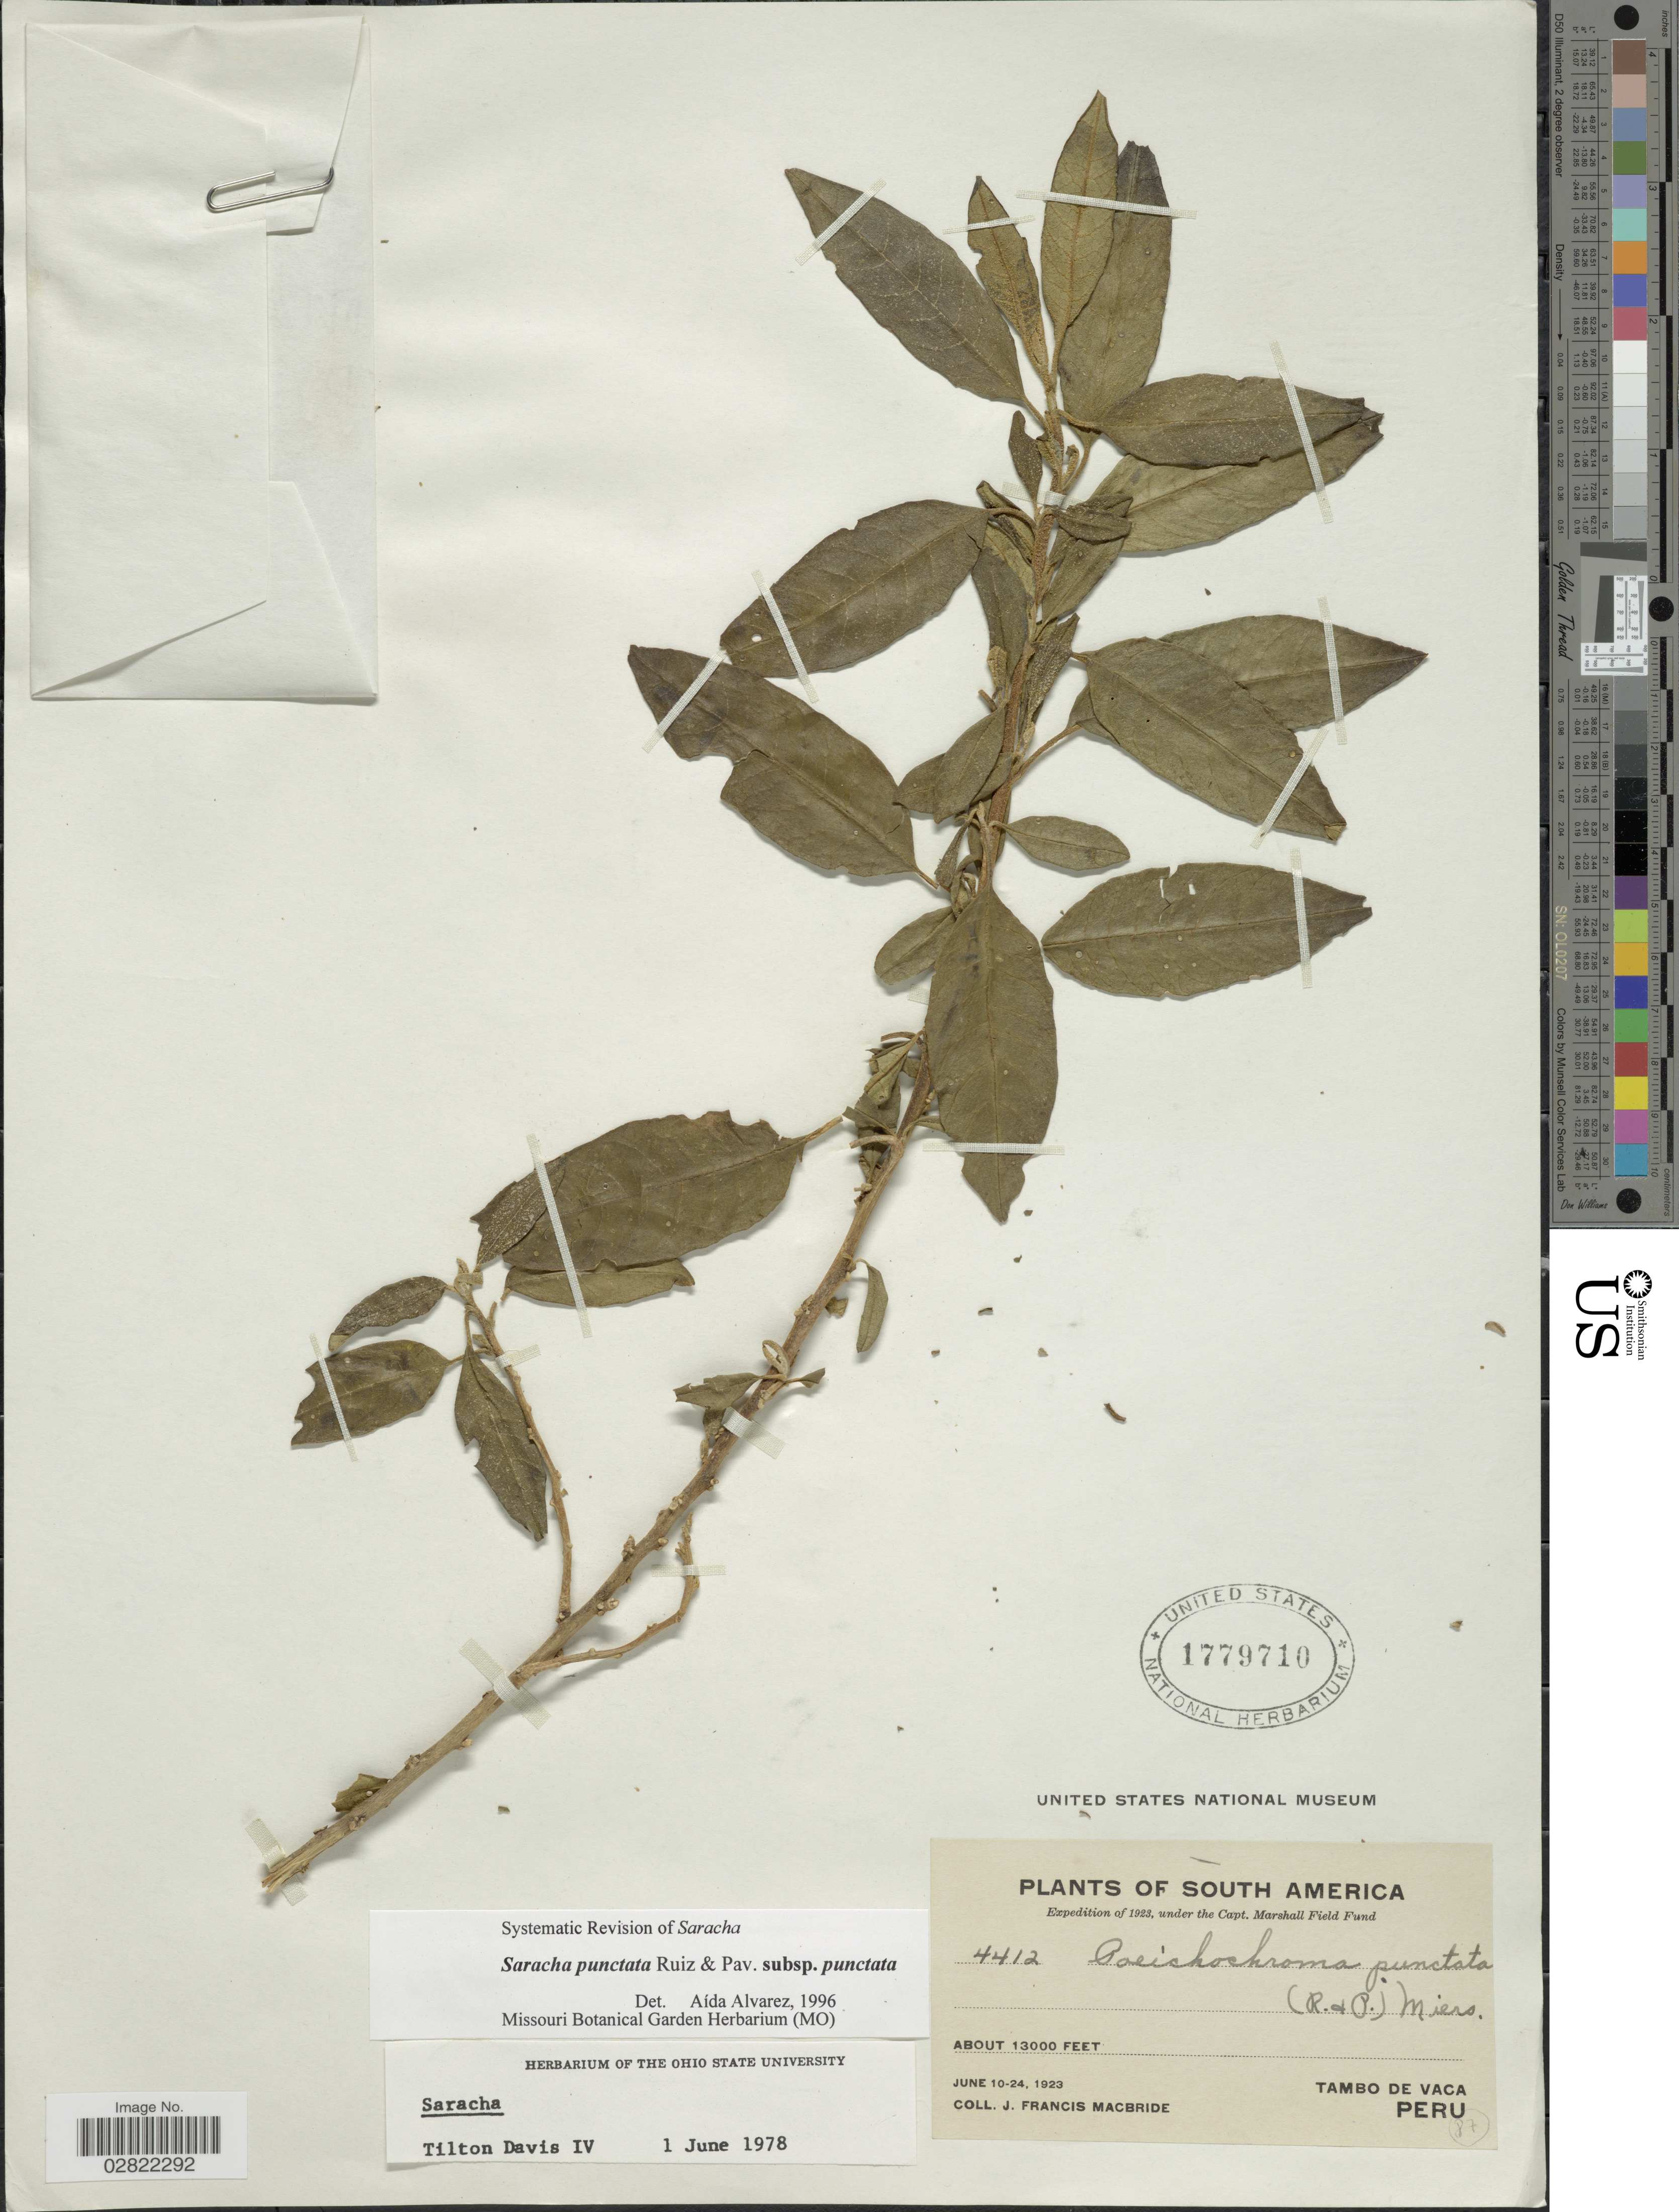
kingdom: Plantae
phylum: Tracheophyta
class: Magnoliopsida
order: Solanales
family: Solanaceae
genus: Saracha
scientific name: Saracha punctata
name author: Ruiz & Pav.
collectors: J. F. Macbride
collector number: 4412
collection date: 1923-06-10/1923-06-24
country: Peru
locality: Tambo de Vaca, Peru.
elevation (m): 3962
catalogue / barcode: US 1779710